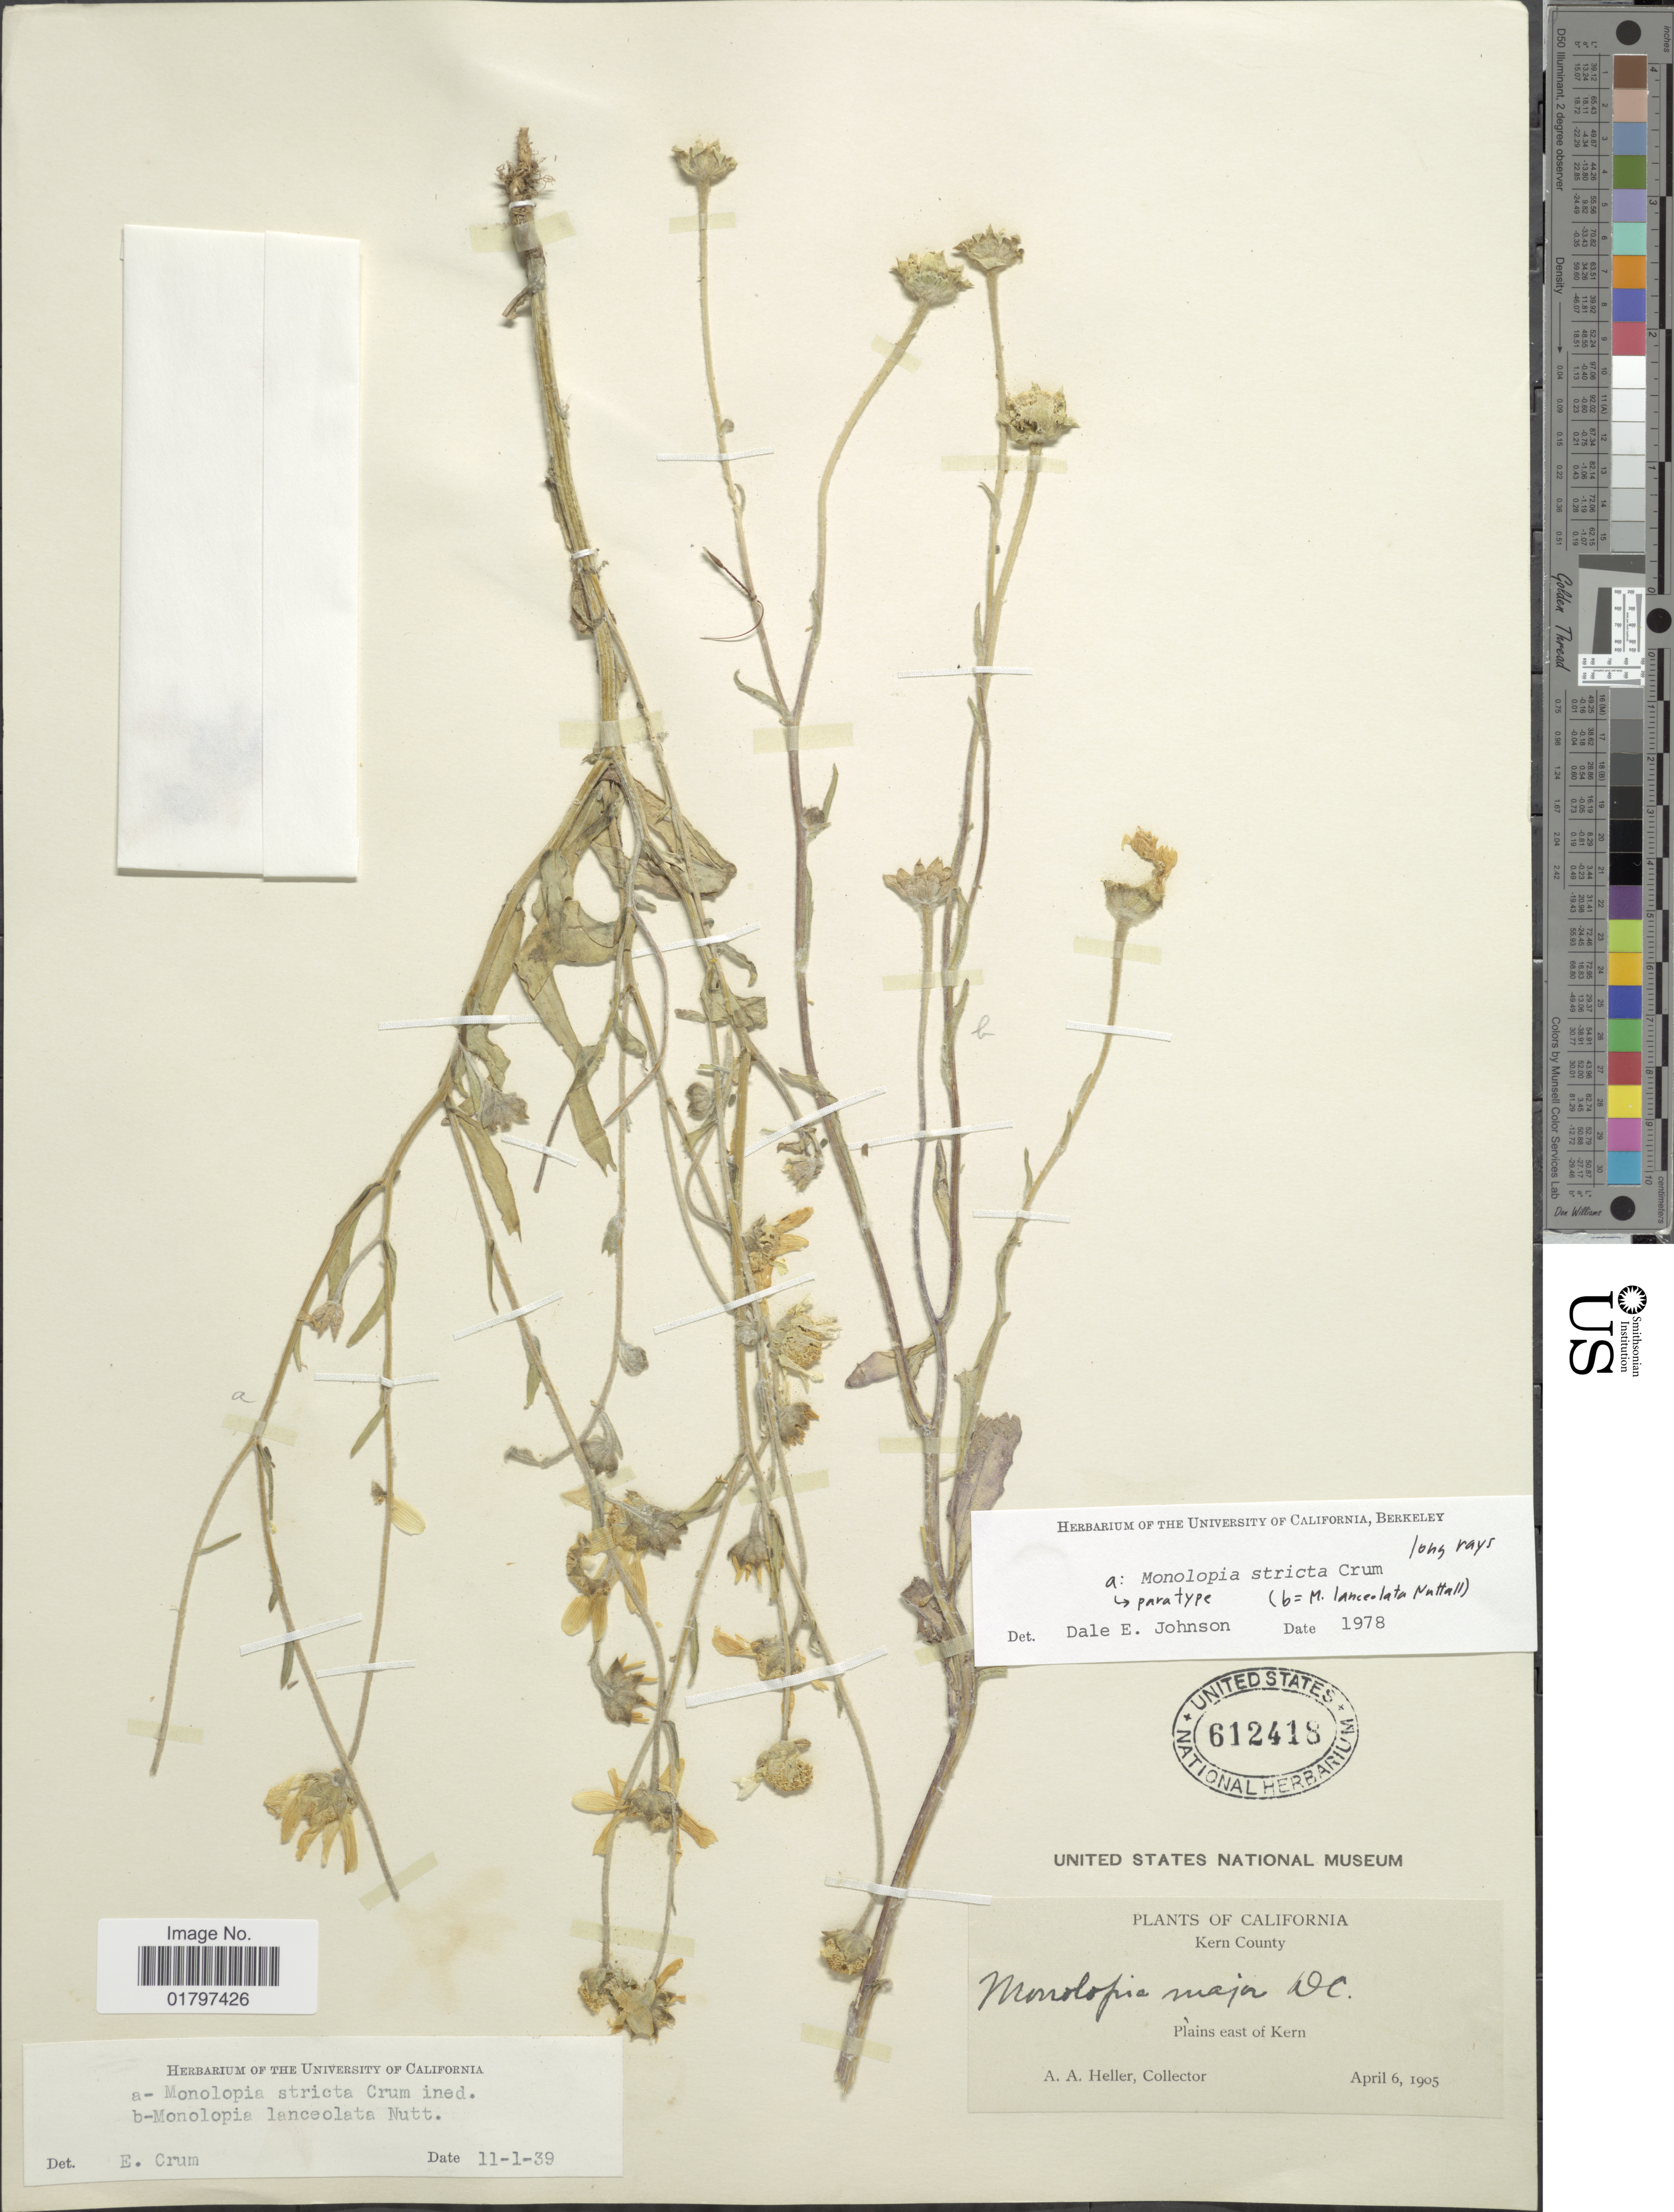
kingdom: Plantae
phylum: Tracheophyta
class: Magnoliopsida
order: Asterales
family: Asteraceae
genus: Monolopia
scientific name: Monolopia stricta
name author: Crum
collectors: A. A. Heller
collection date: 1905-04-06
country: United States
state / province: California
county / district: Kern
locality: Kern County. Plains east of Kern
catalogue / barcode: US 612418